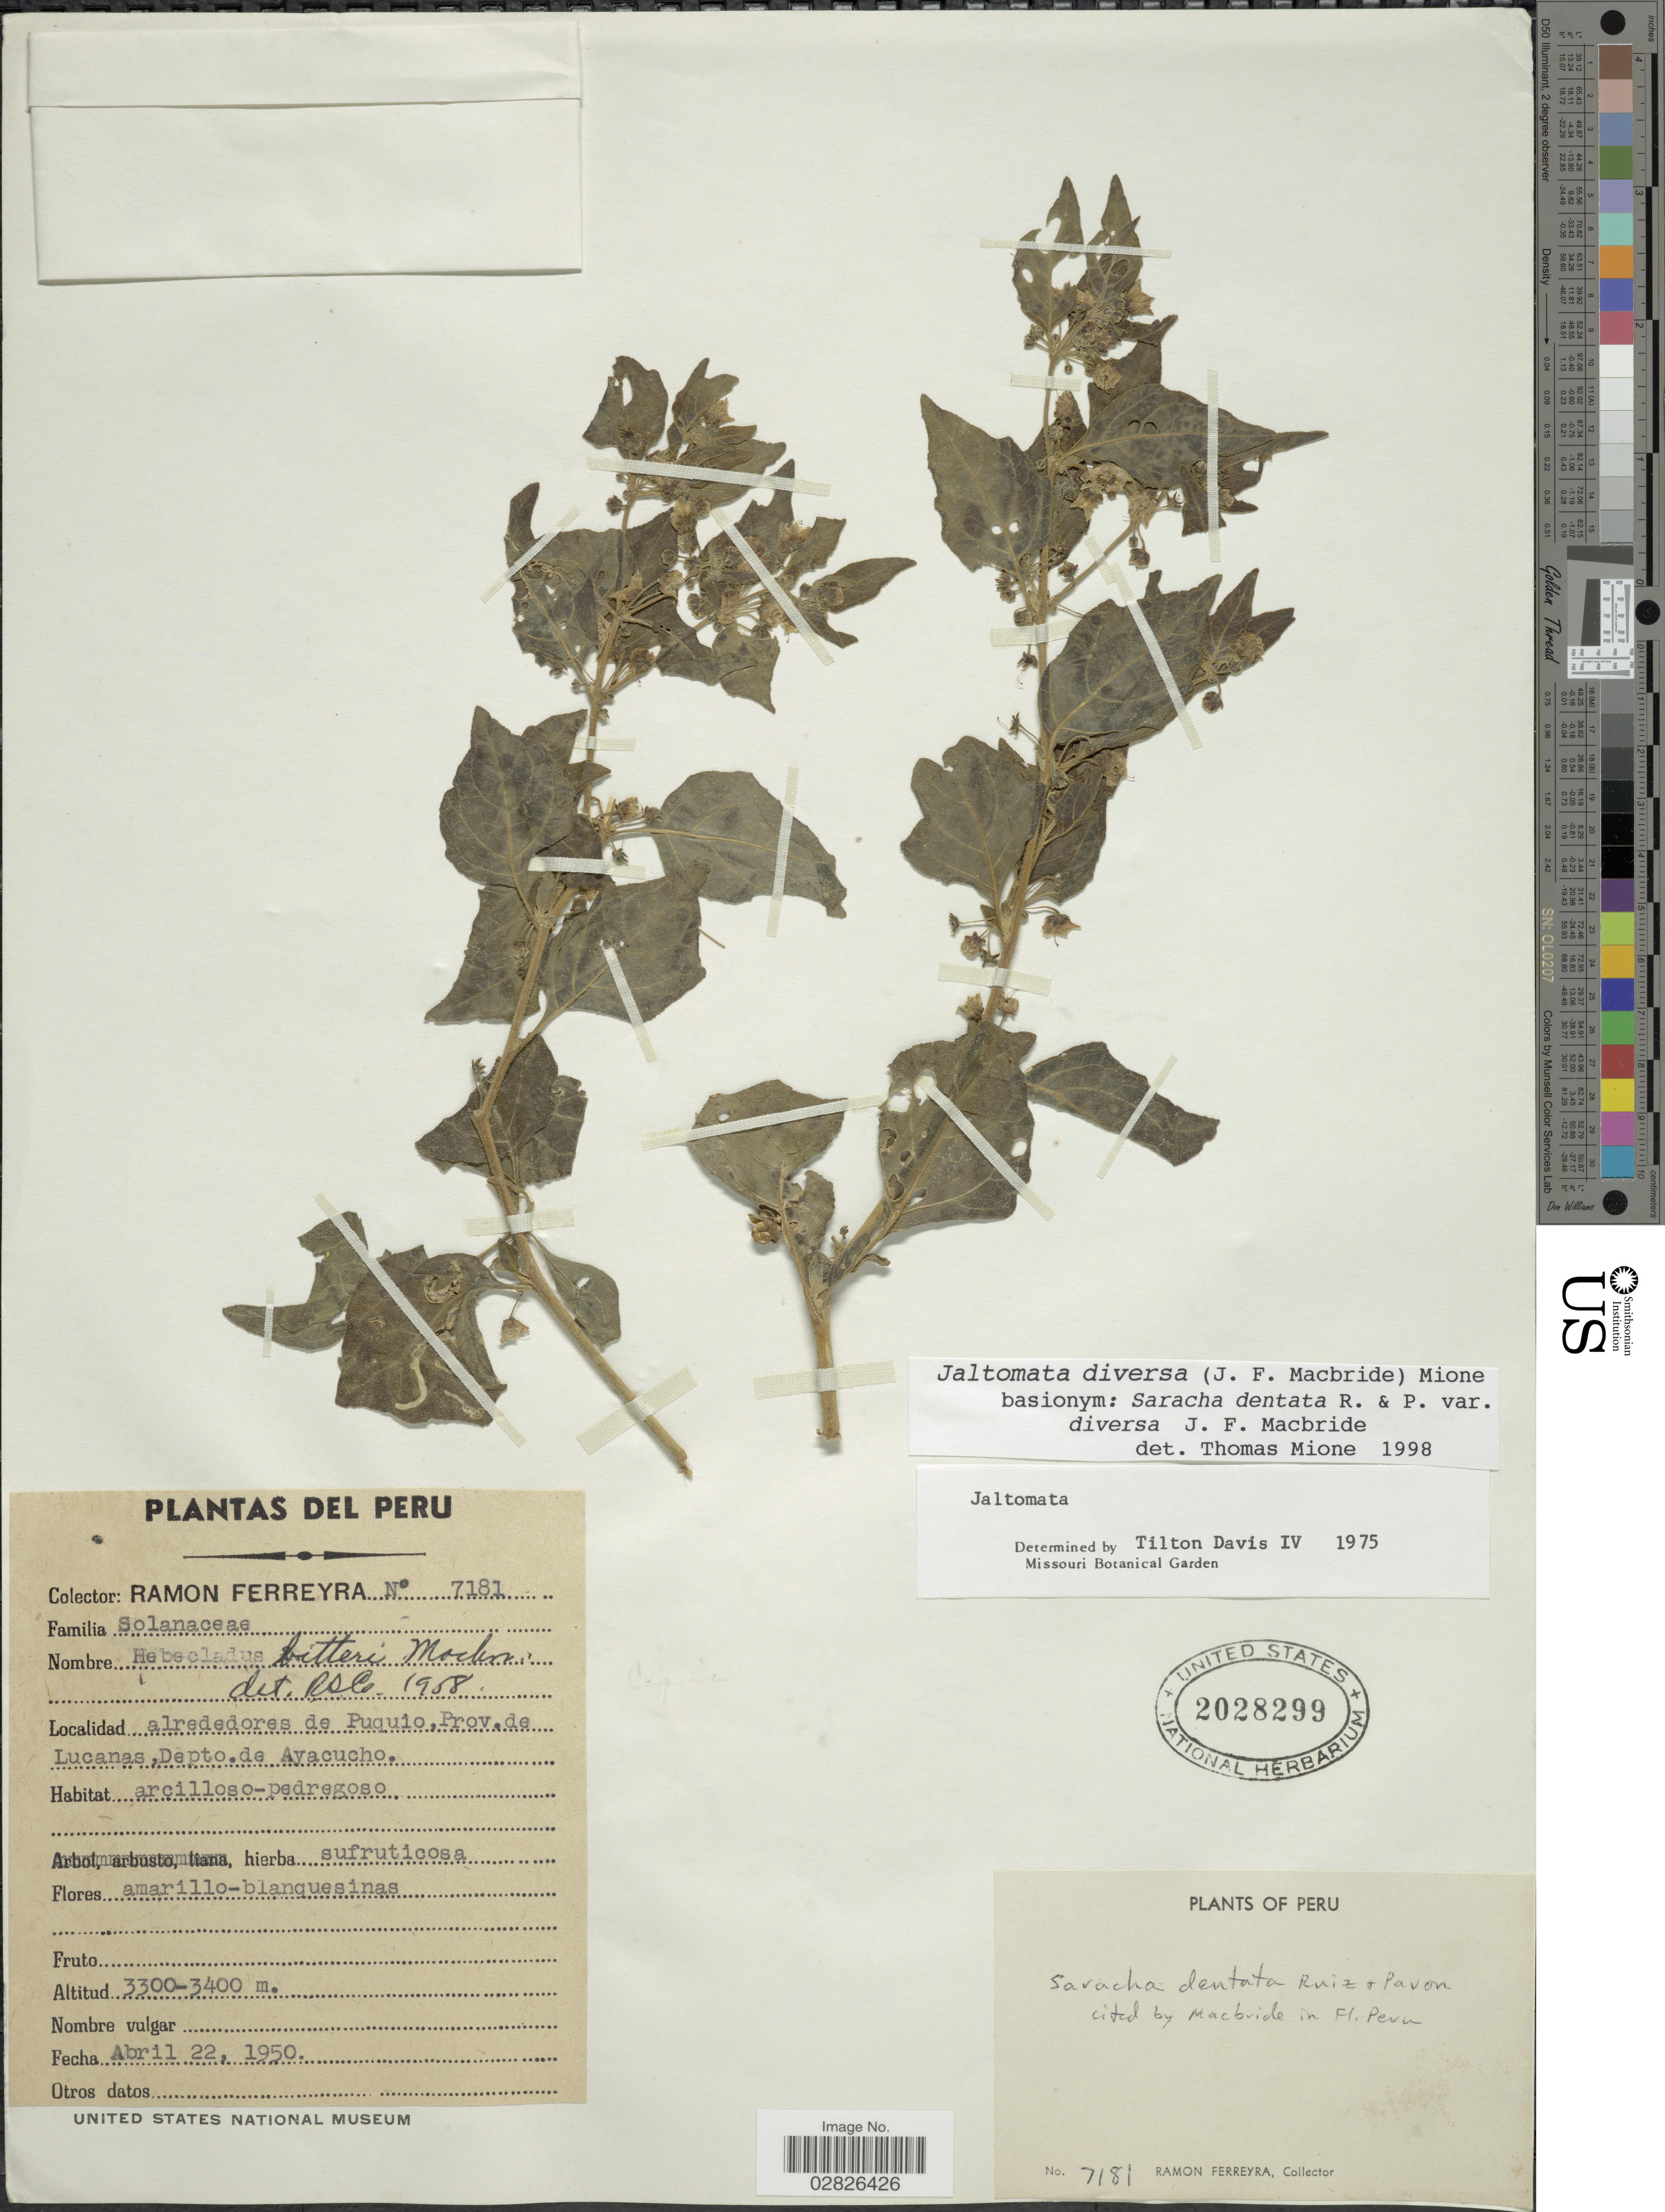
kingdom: Plantae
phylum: Tracheophyta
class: Magnoliopsida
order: Solanales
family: Solanaceae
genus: Jaltomata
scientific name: Jaltomata diversa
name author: (J.F. Macbr.) Mione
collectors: R. A. Ferreyra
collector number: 7181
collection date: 1950-04-22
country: Peru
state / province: Ayacucho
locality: Alrededores de Puquio, Prov. de Lucanas, Depto. de Ayacucho.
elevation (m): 3300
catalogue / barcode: US 2028299